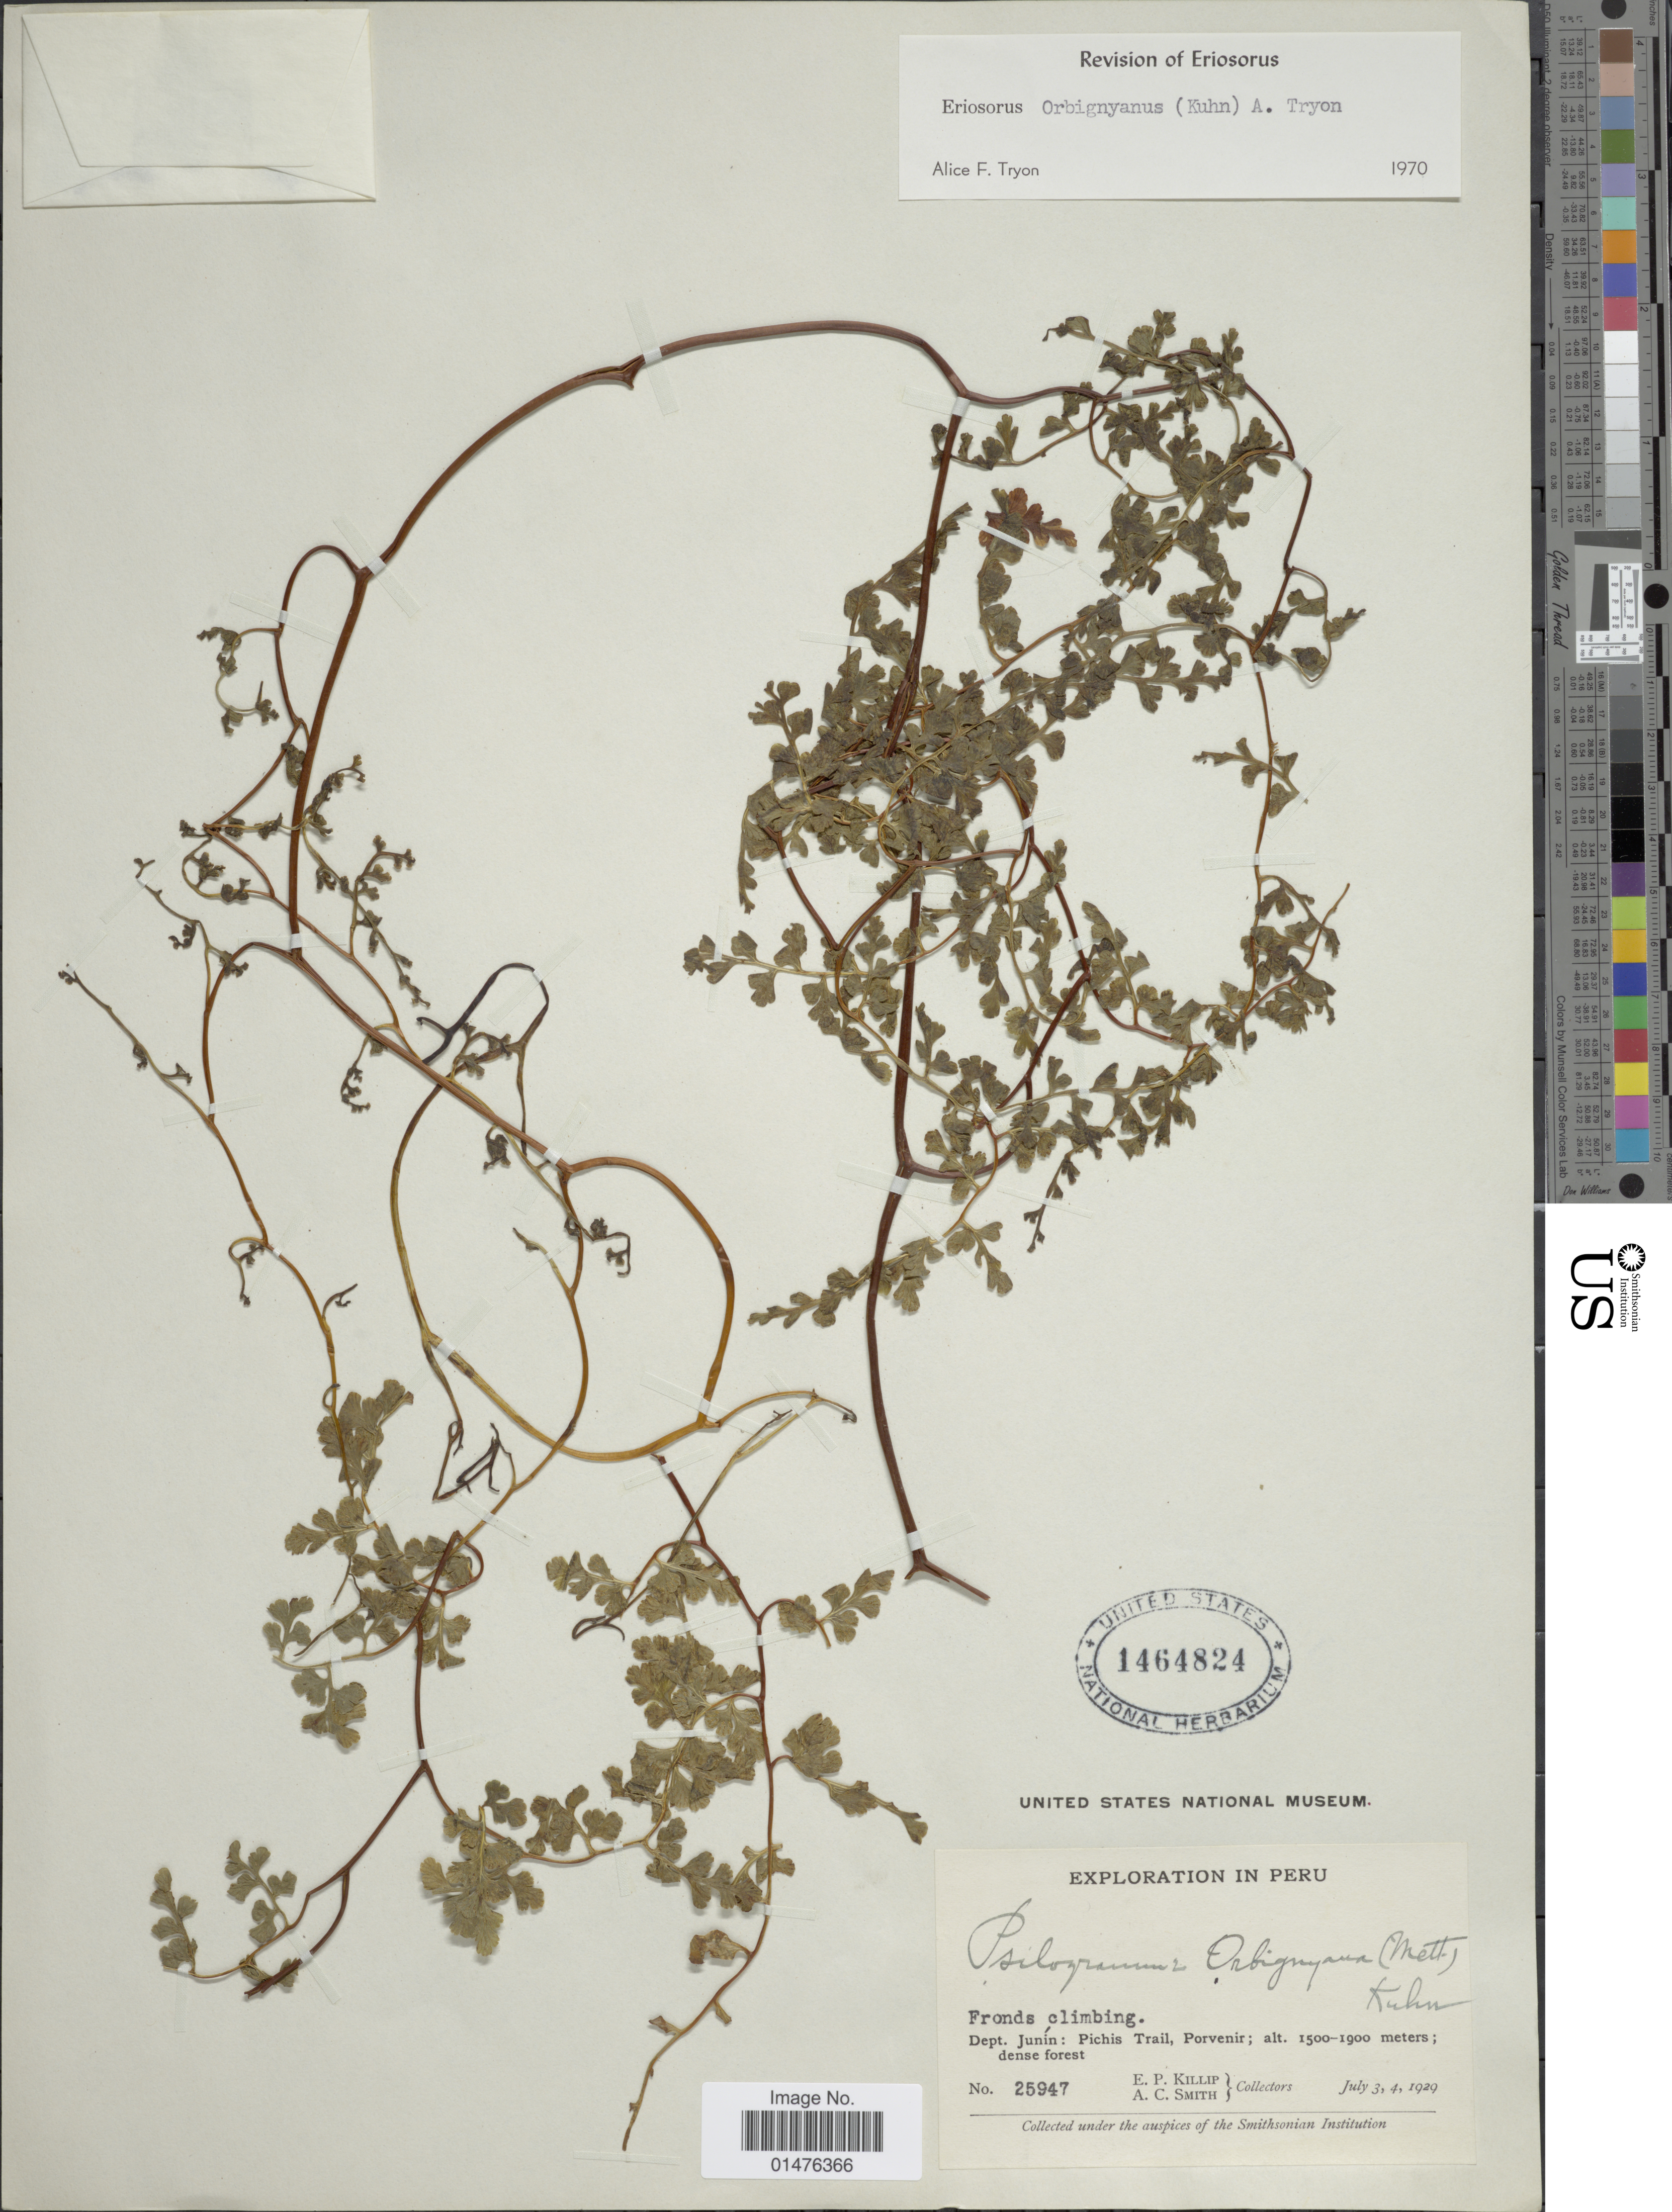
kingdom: Plantae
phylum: Tracheophyta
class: Polypodiopsida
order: Polypodiales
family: Pteridaceae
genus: Jamesonia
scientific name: Jamesonia orbignyana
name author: (Kuhn) Christenh.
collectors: E. P. Killip & A. C. Smith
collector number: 25947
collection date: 1929-07-03/1929-07-04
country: Peru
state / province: Junín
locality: Dept. Junín: Pichis Trail, Porvenir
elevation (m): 1500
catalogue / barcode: US 1464824